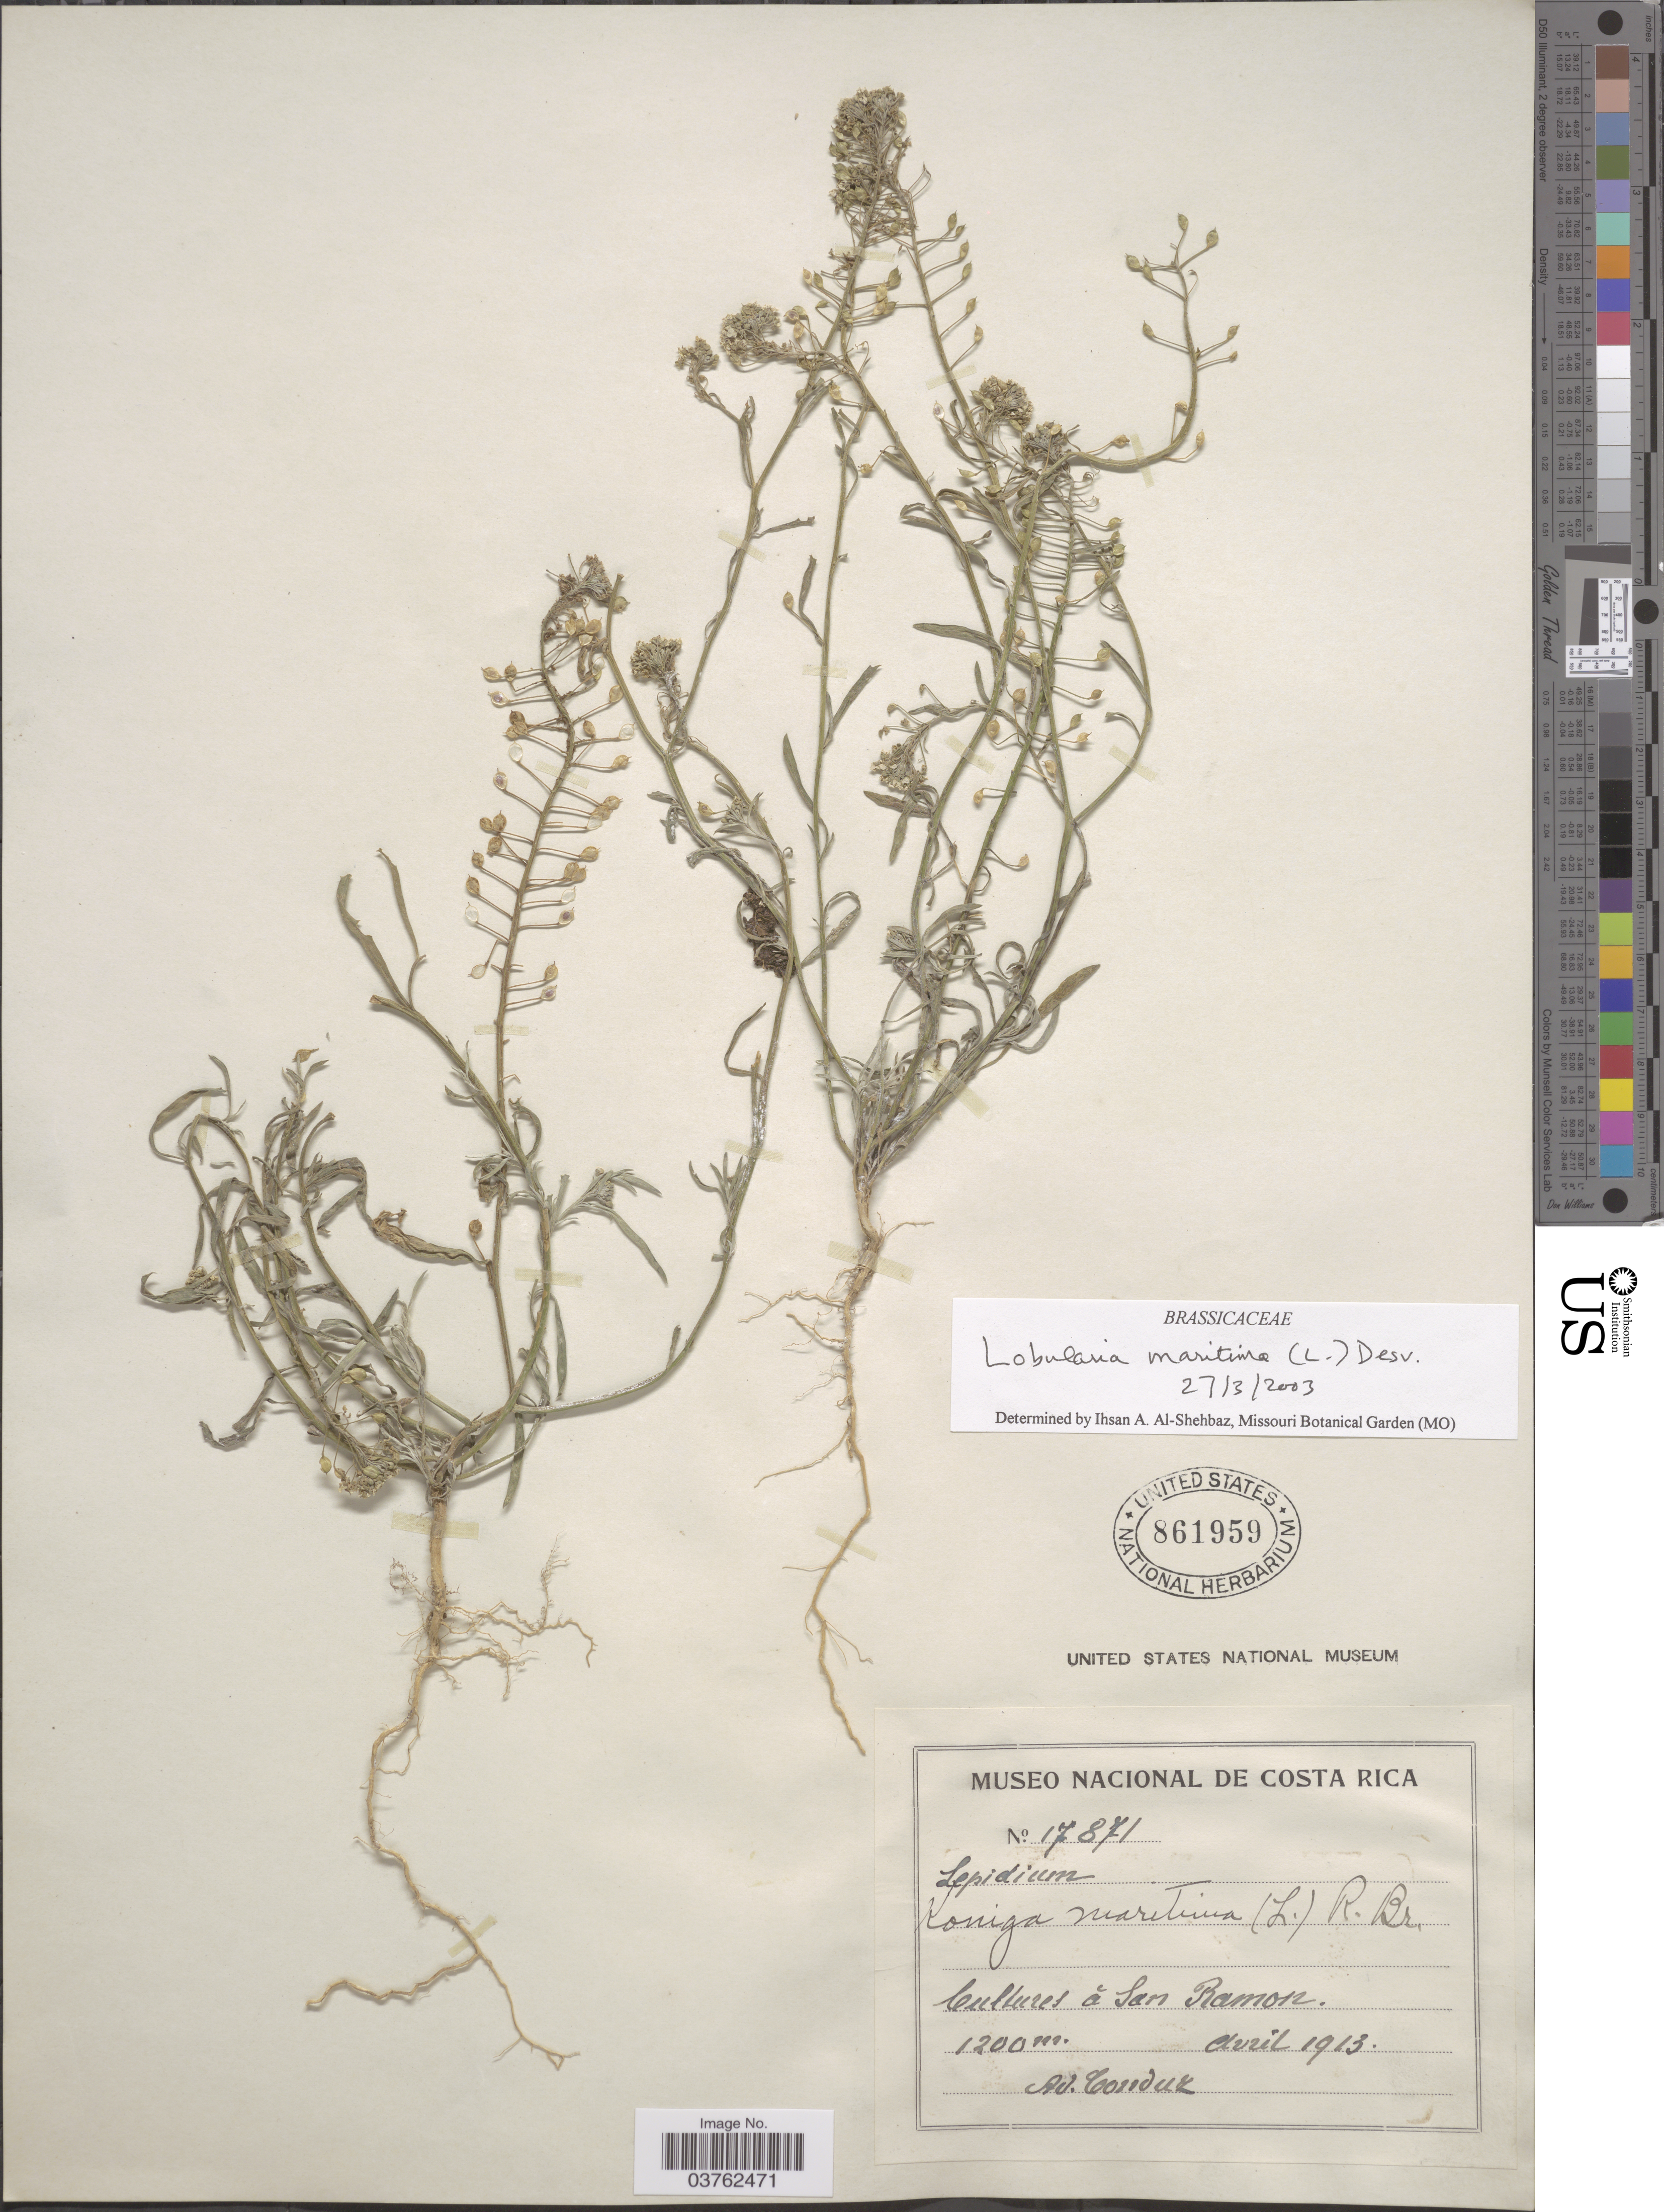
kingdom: Plantae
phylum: Tracheophyta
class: Magnoliopsida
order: Brassicales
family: Brassicaceae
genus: Lobularia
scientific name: Lobularia maritima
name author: (L.) Desv.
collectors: A. Tonduz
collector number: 17871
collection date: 1913-04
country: Costa Rica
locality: Cultures á San Ramon.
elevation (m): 1200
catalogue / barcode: US 861959